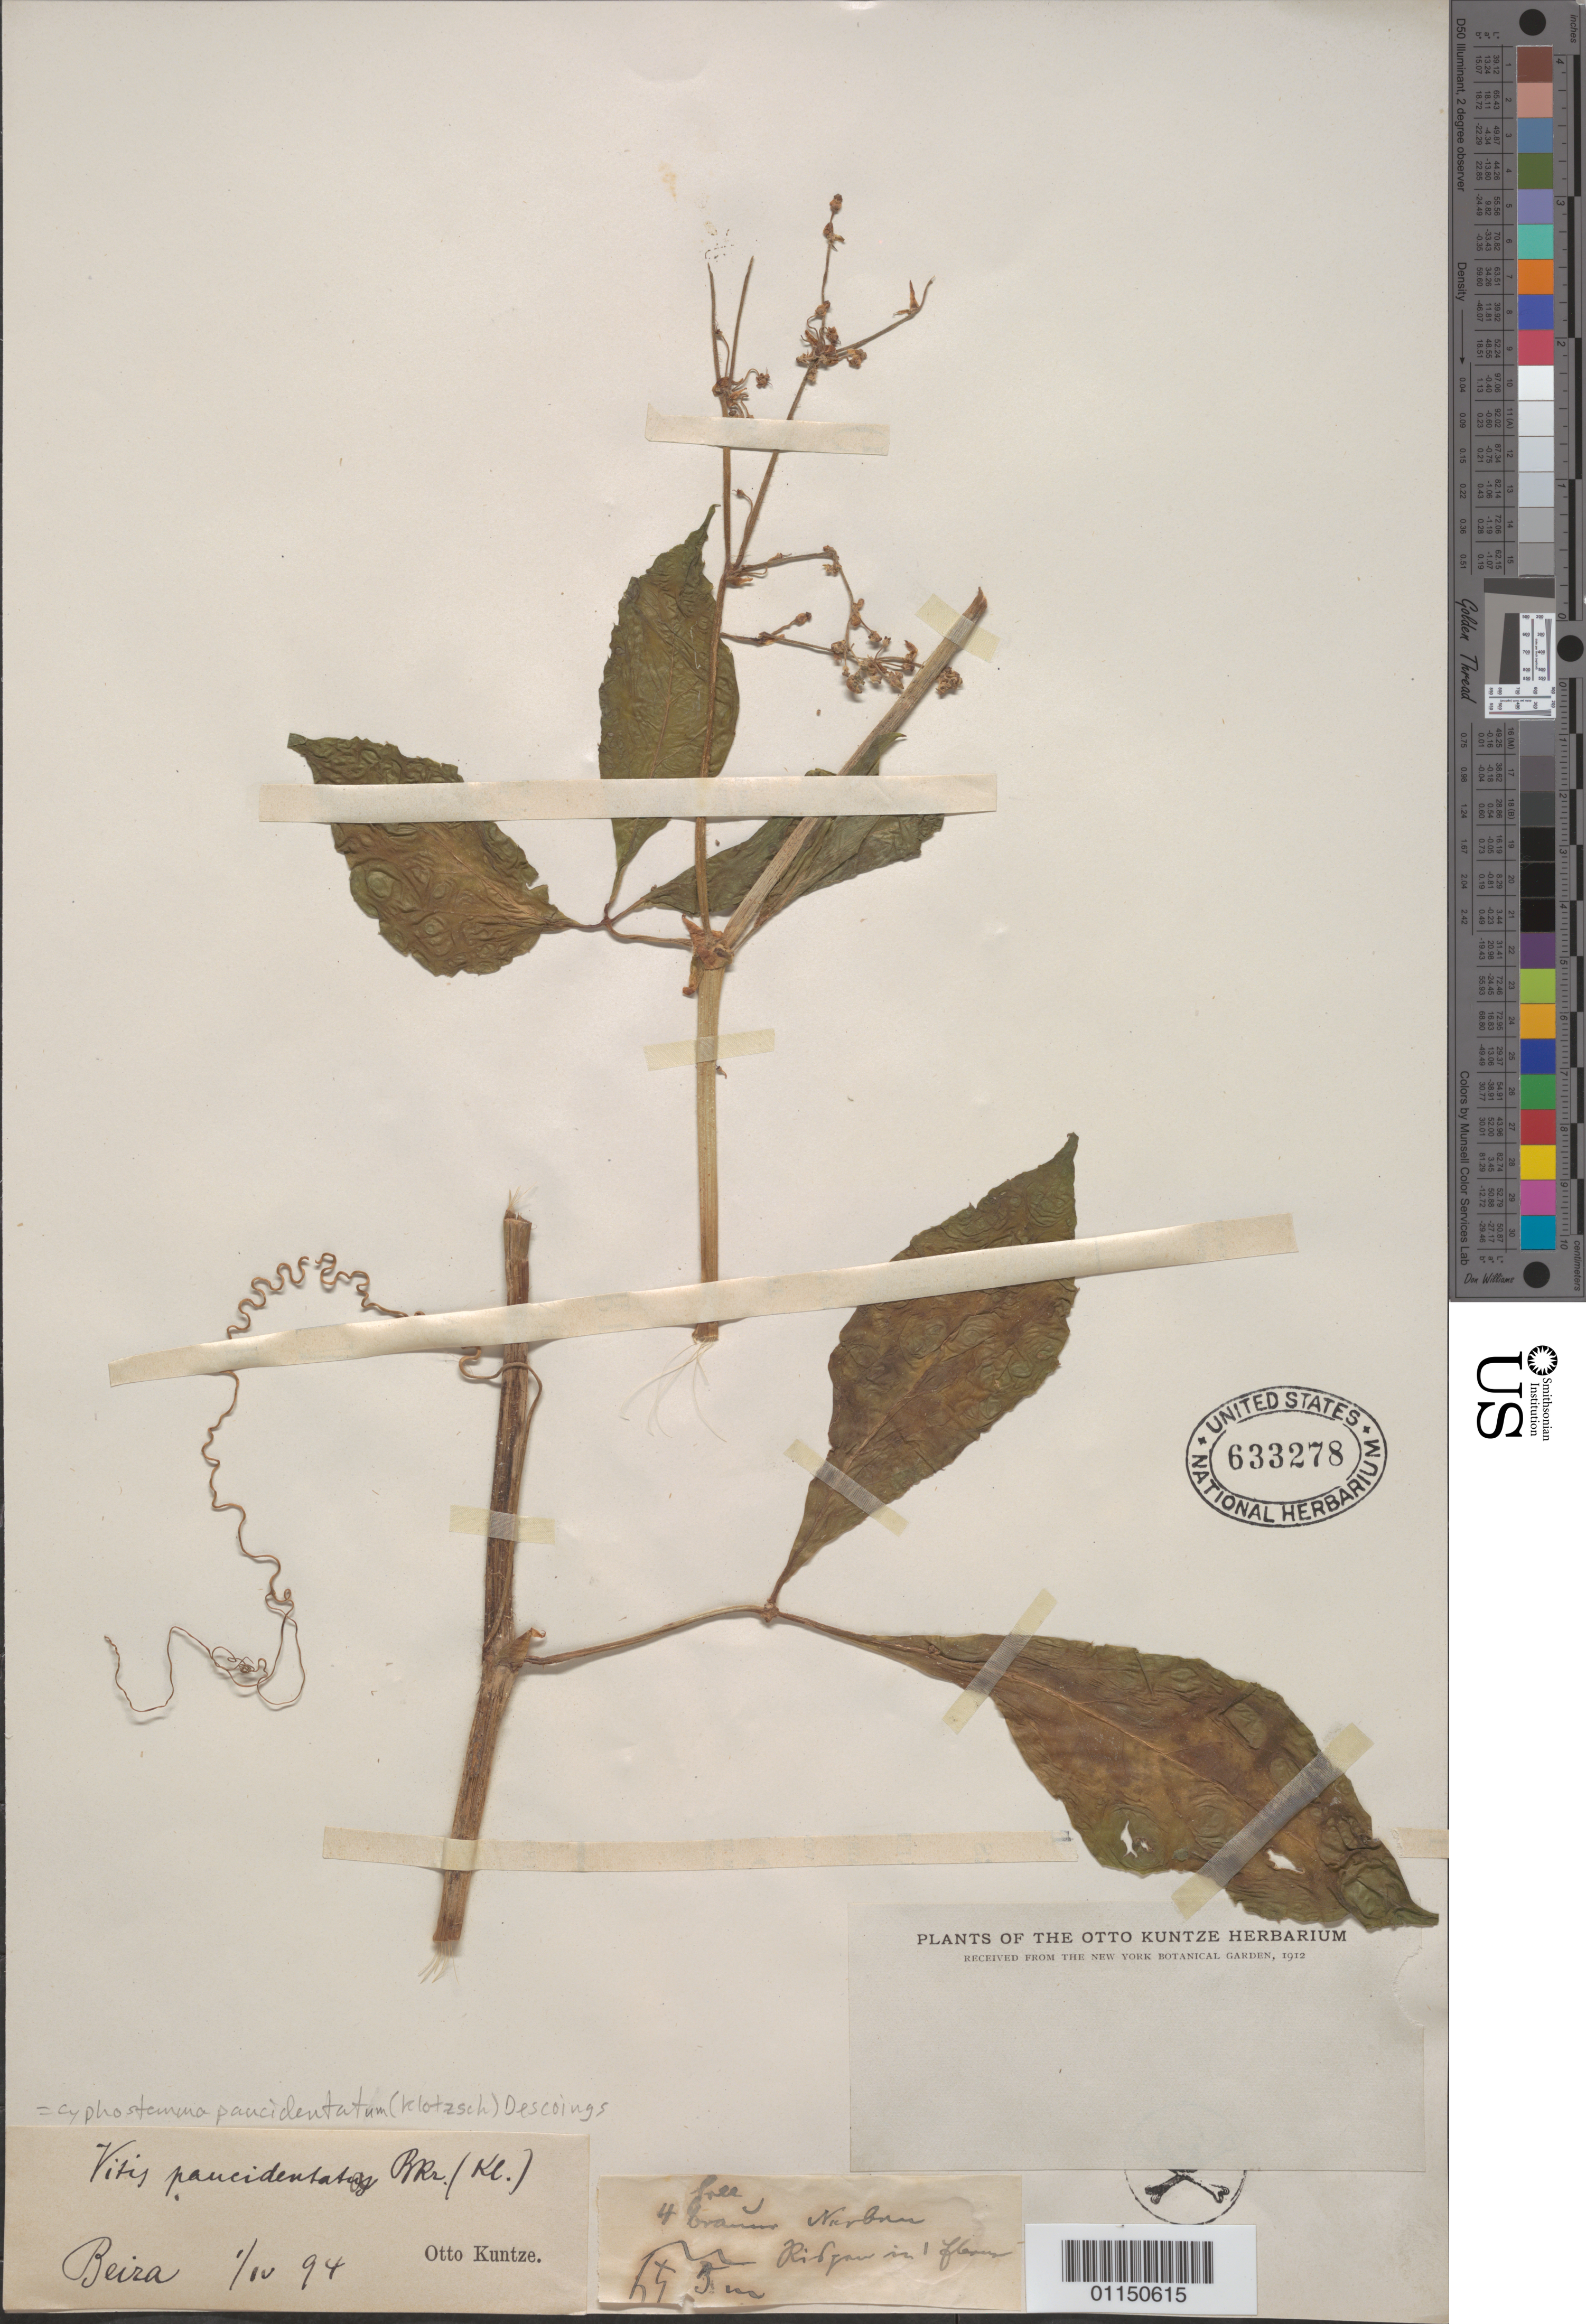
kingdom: Plantae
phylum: Tracheophyta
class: Magnoliopsida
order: Vitales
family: Vitaceae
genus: Cyphostemma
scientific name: Cyphostemma paucidentatum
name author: (Klatt) Desc. ex Wild & Drum.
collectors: C.E.O. Kuntze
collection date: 1894-04-01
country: Mozambique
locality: Beira.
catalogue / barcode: US 633278